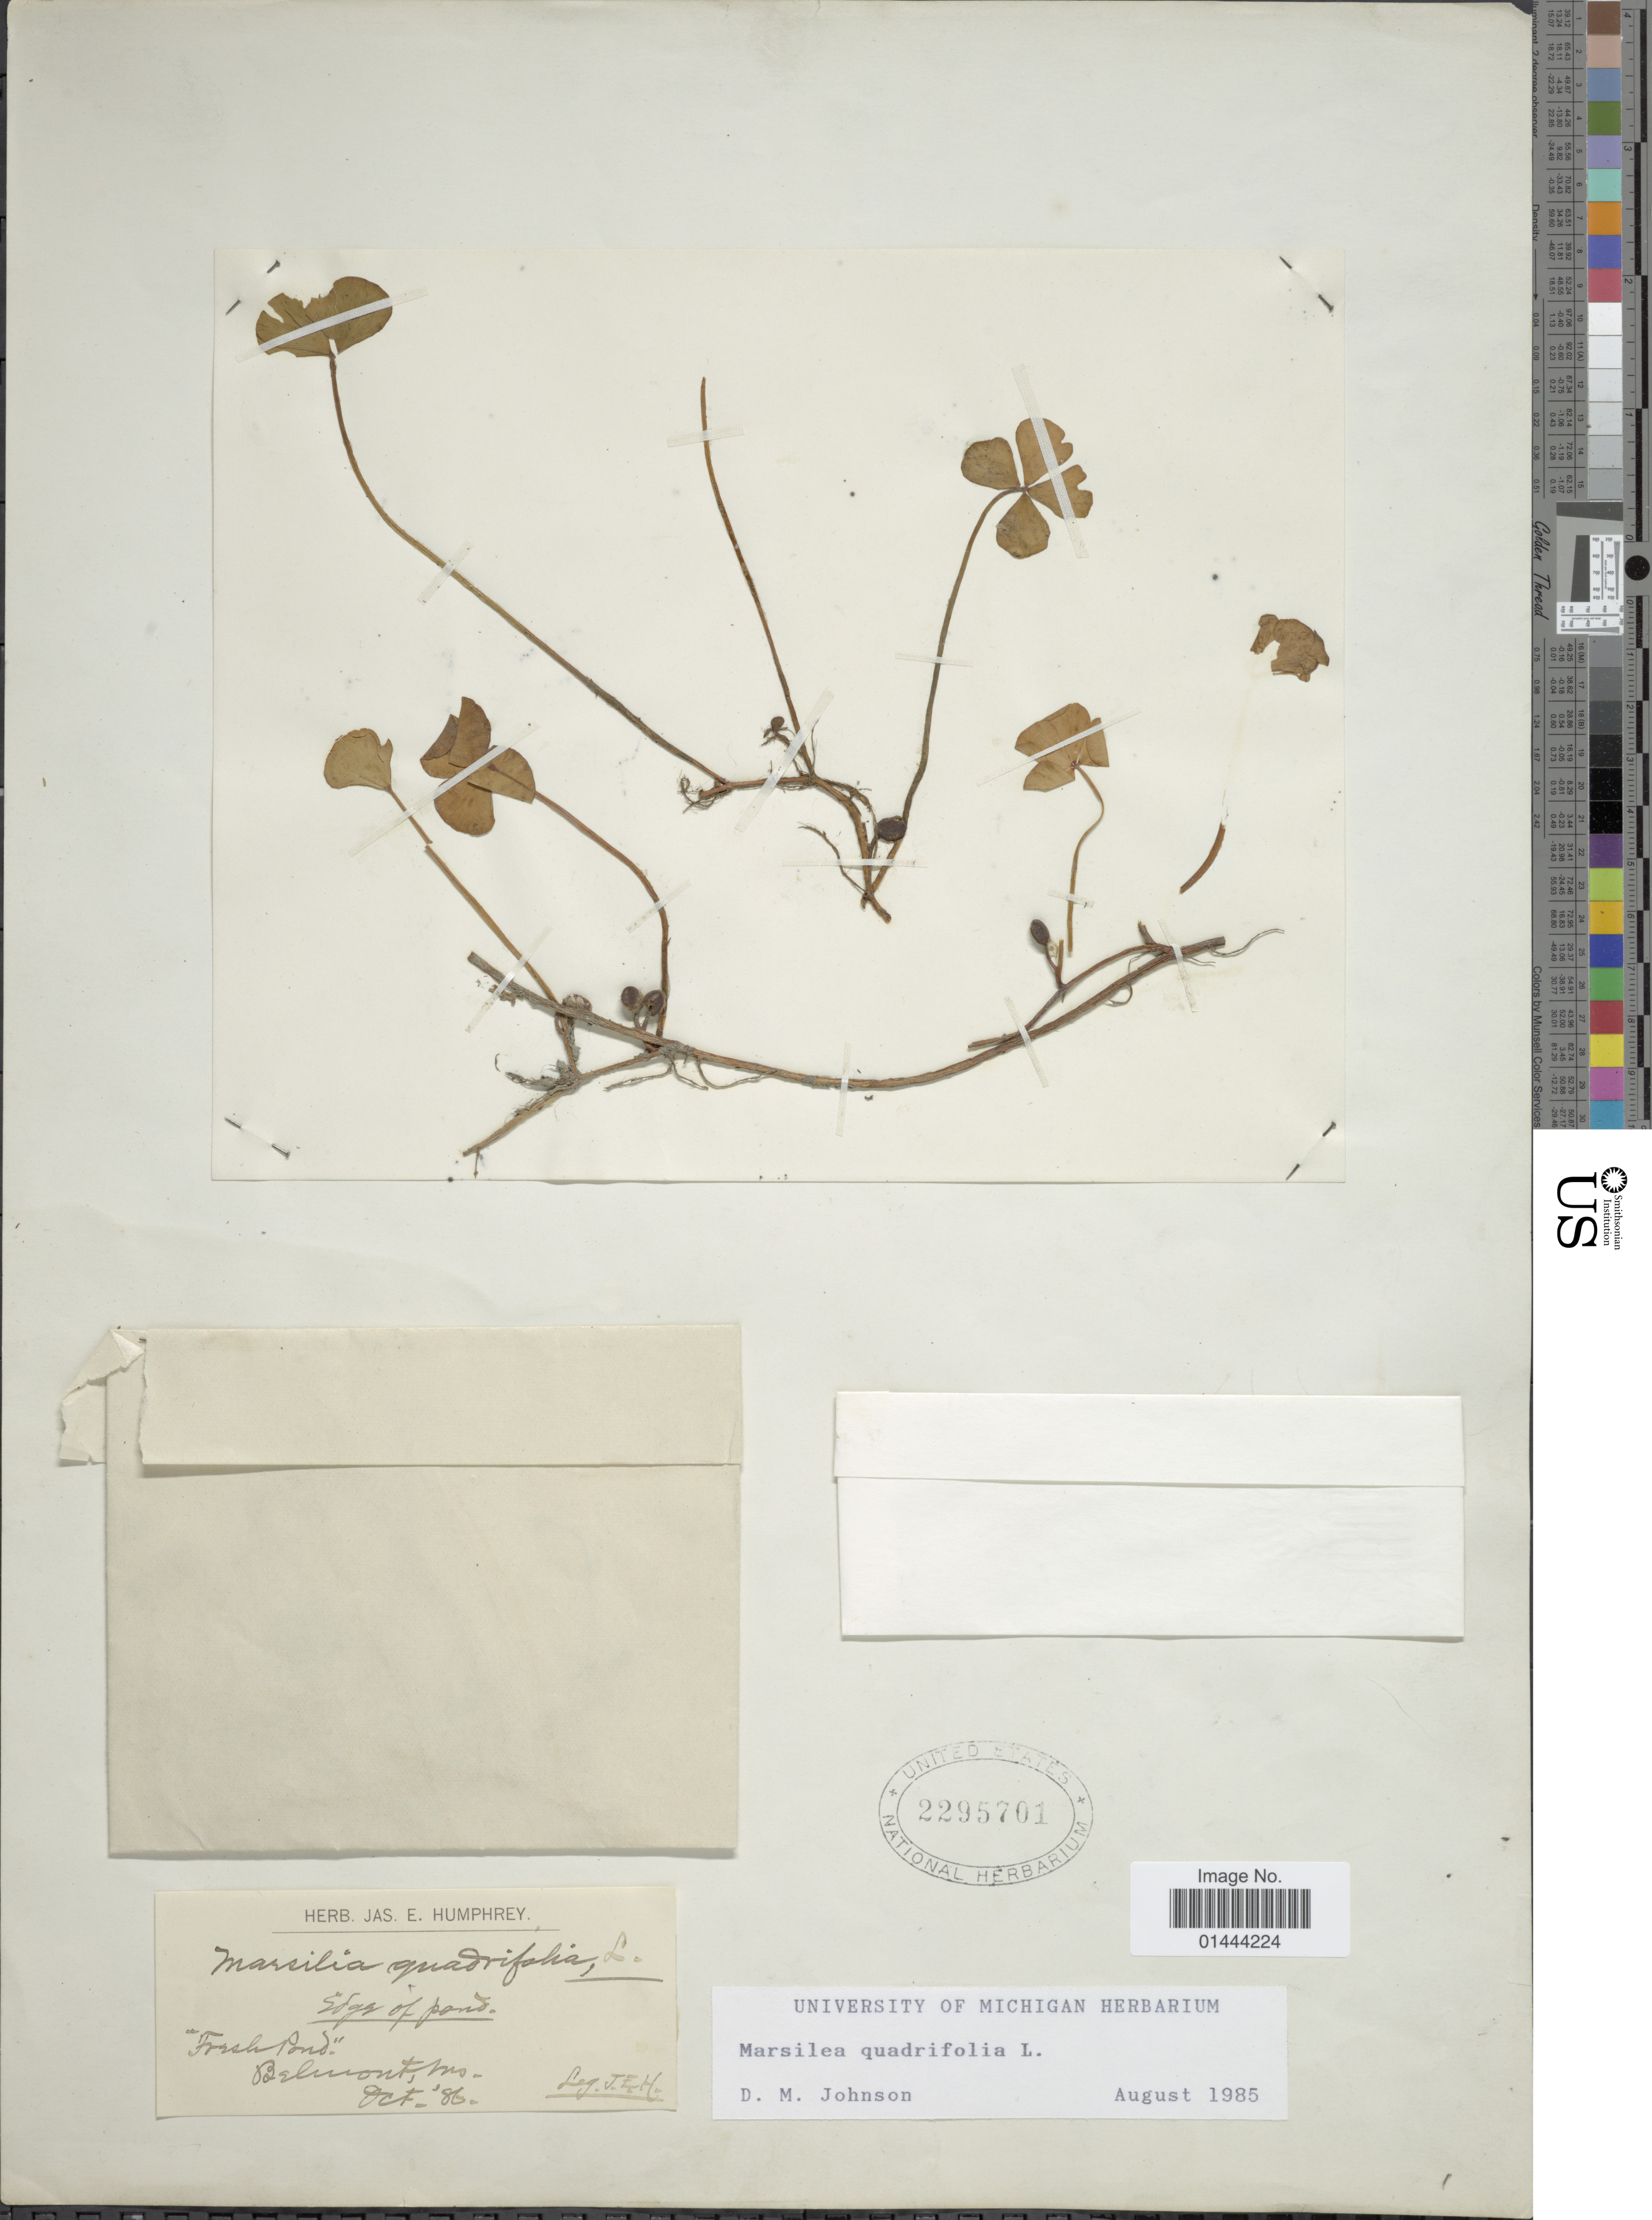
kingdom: Plantae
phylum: Tracheophyta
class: Polypodiopsida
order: Salviniales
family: Marsileaceae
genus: Marsilea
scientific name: Marsilea quadrifolia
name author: L.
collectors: J. Humphrey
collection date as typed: Transcribed d/m/y: /10/86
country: United States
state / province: Missouri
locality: Freshpond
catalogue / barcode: US 2295701